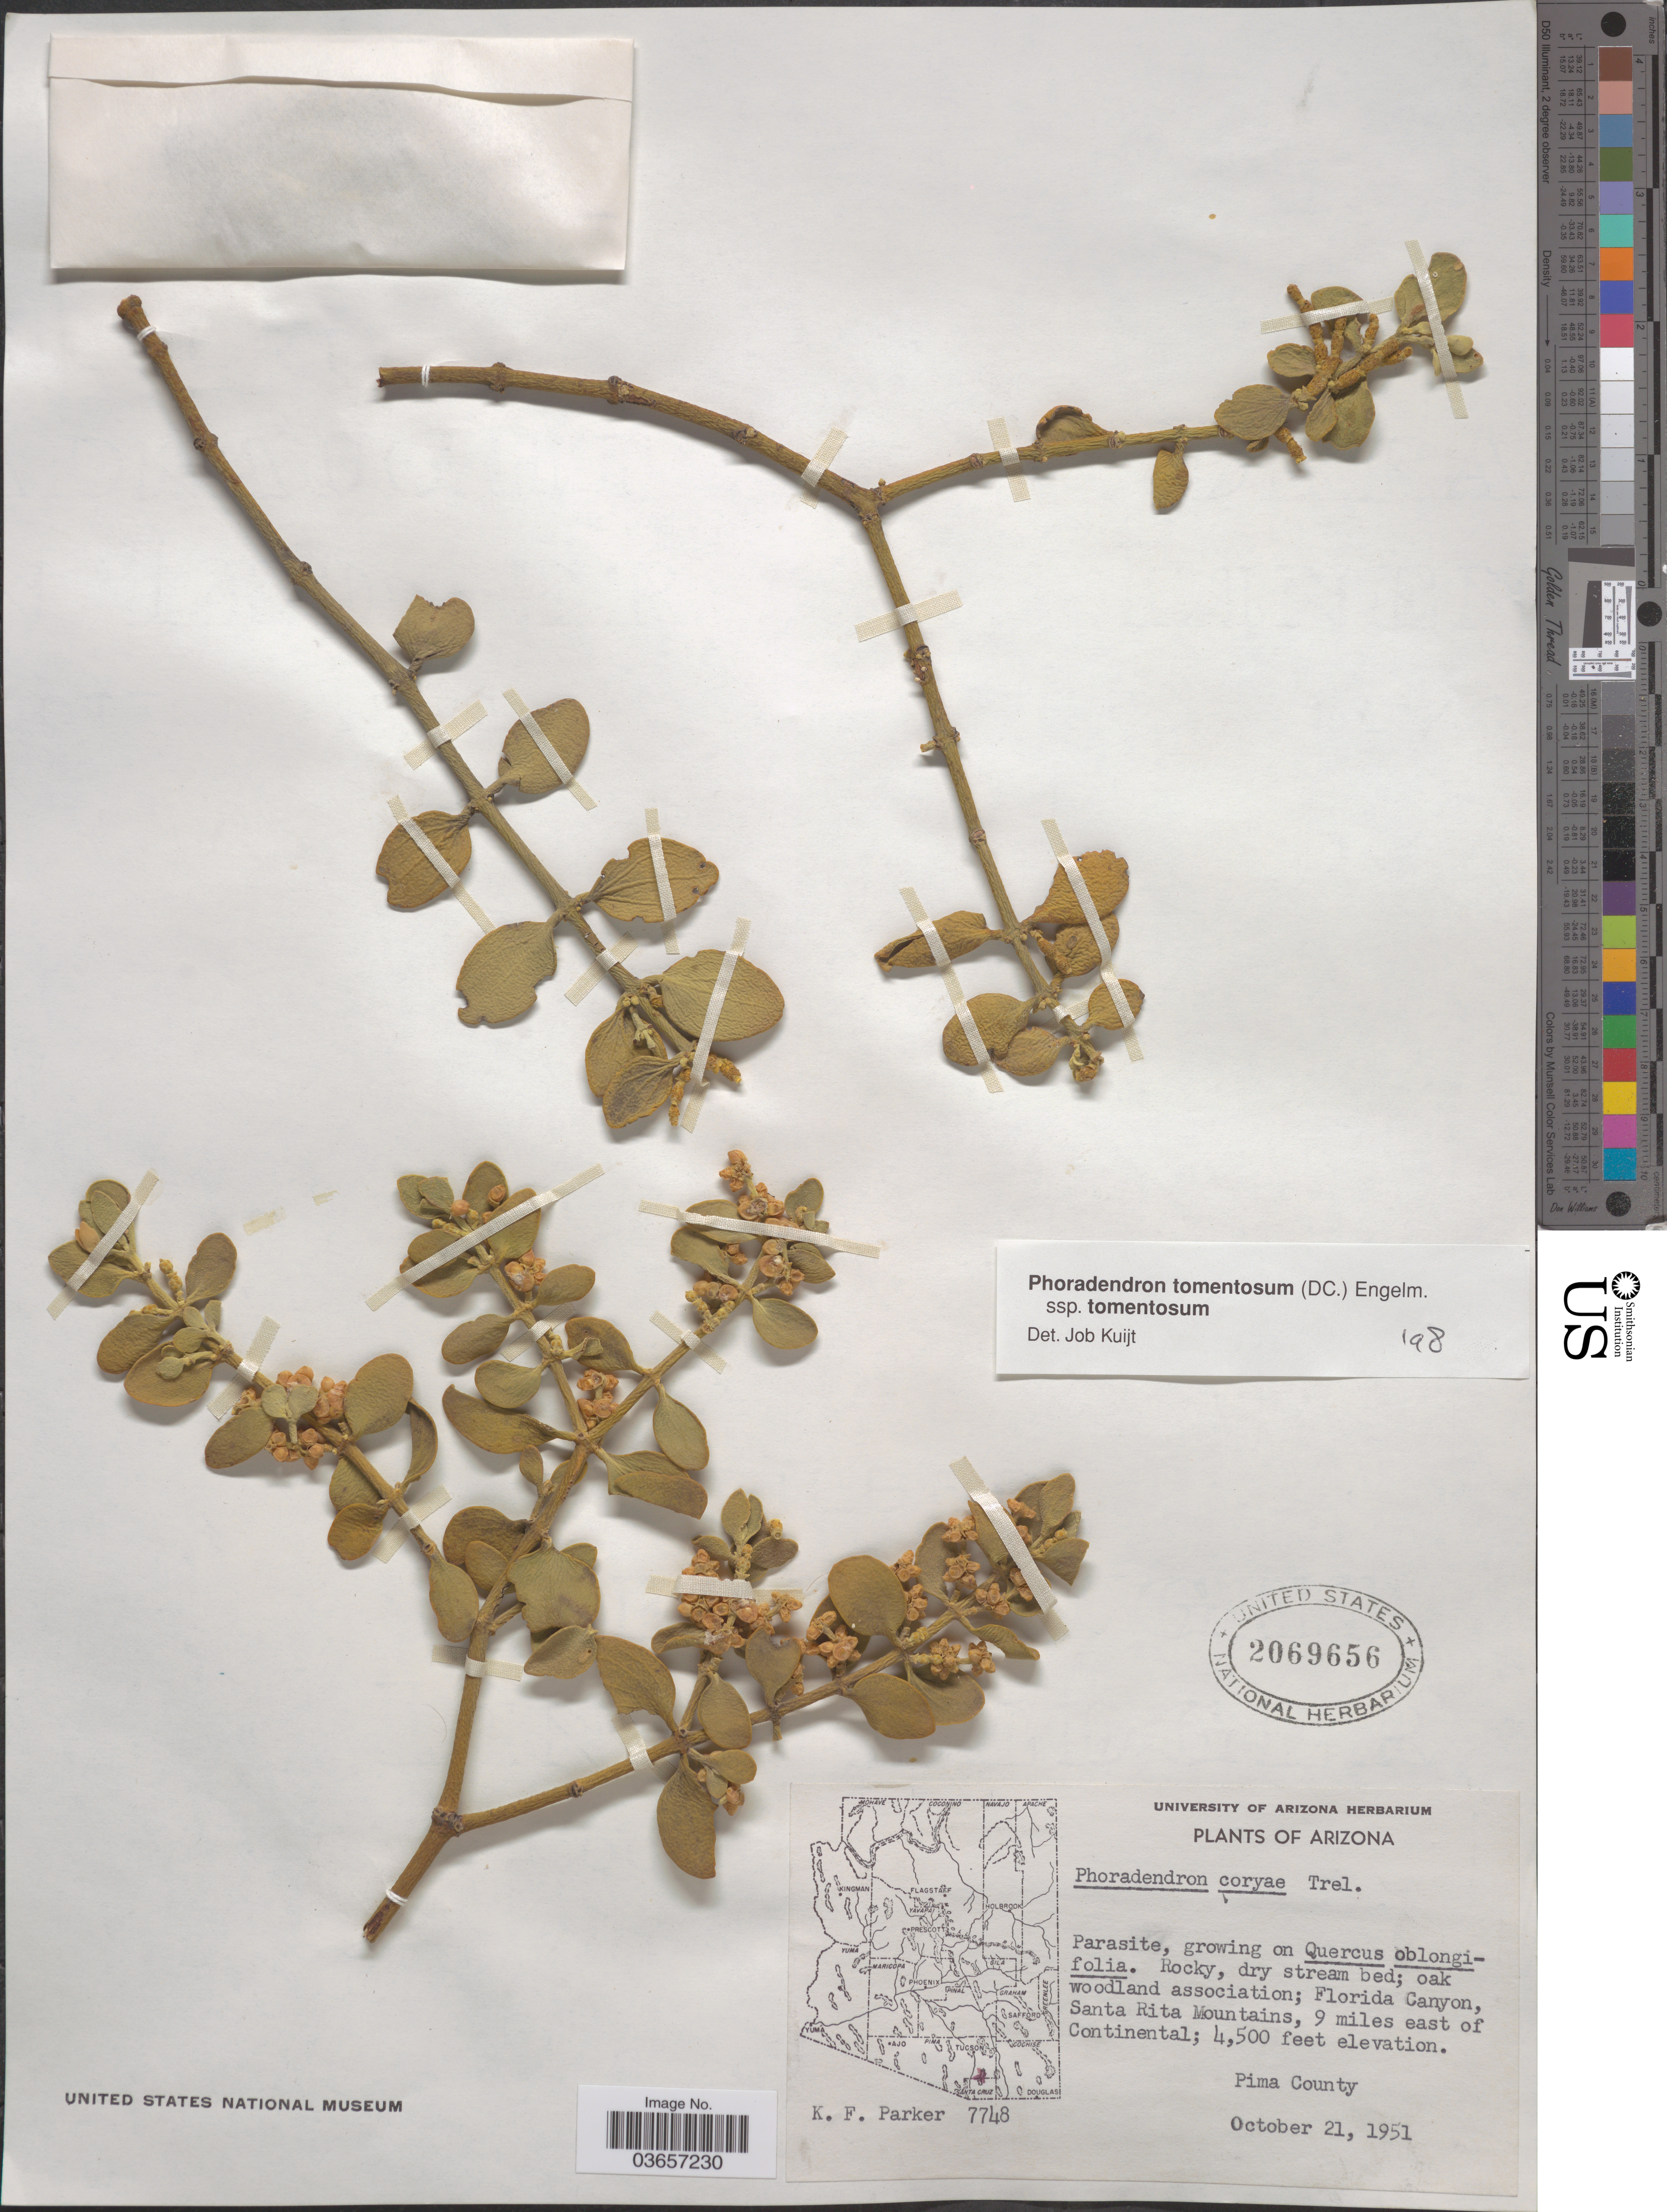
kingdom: Plantae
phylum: Tracheophyta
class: Magnoliopsida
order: Santalales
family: Viscaceae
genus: Phoradendron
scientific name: Phoradendron tomentosum subsp. tomentosum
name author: DC.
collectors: K. F. Parker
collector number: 7748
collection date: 1951-10-21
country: United States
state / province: Arizona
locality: Florida Canyon, Santa Rita Mountains, 9 miles east of Continental. Pima County.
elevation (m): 1372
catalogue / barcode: US 2069656